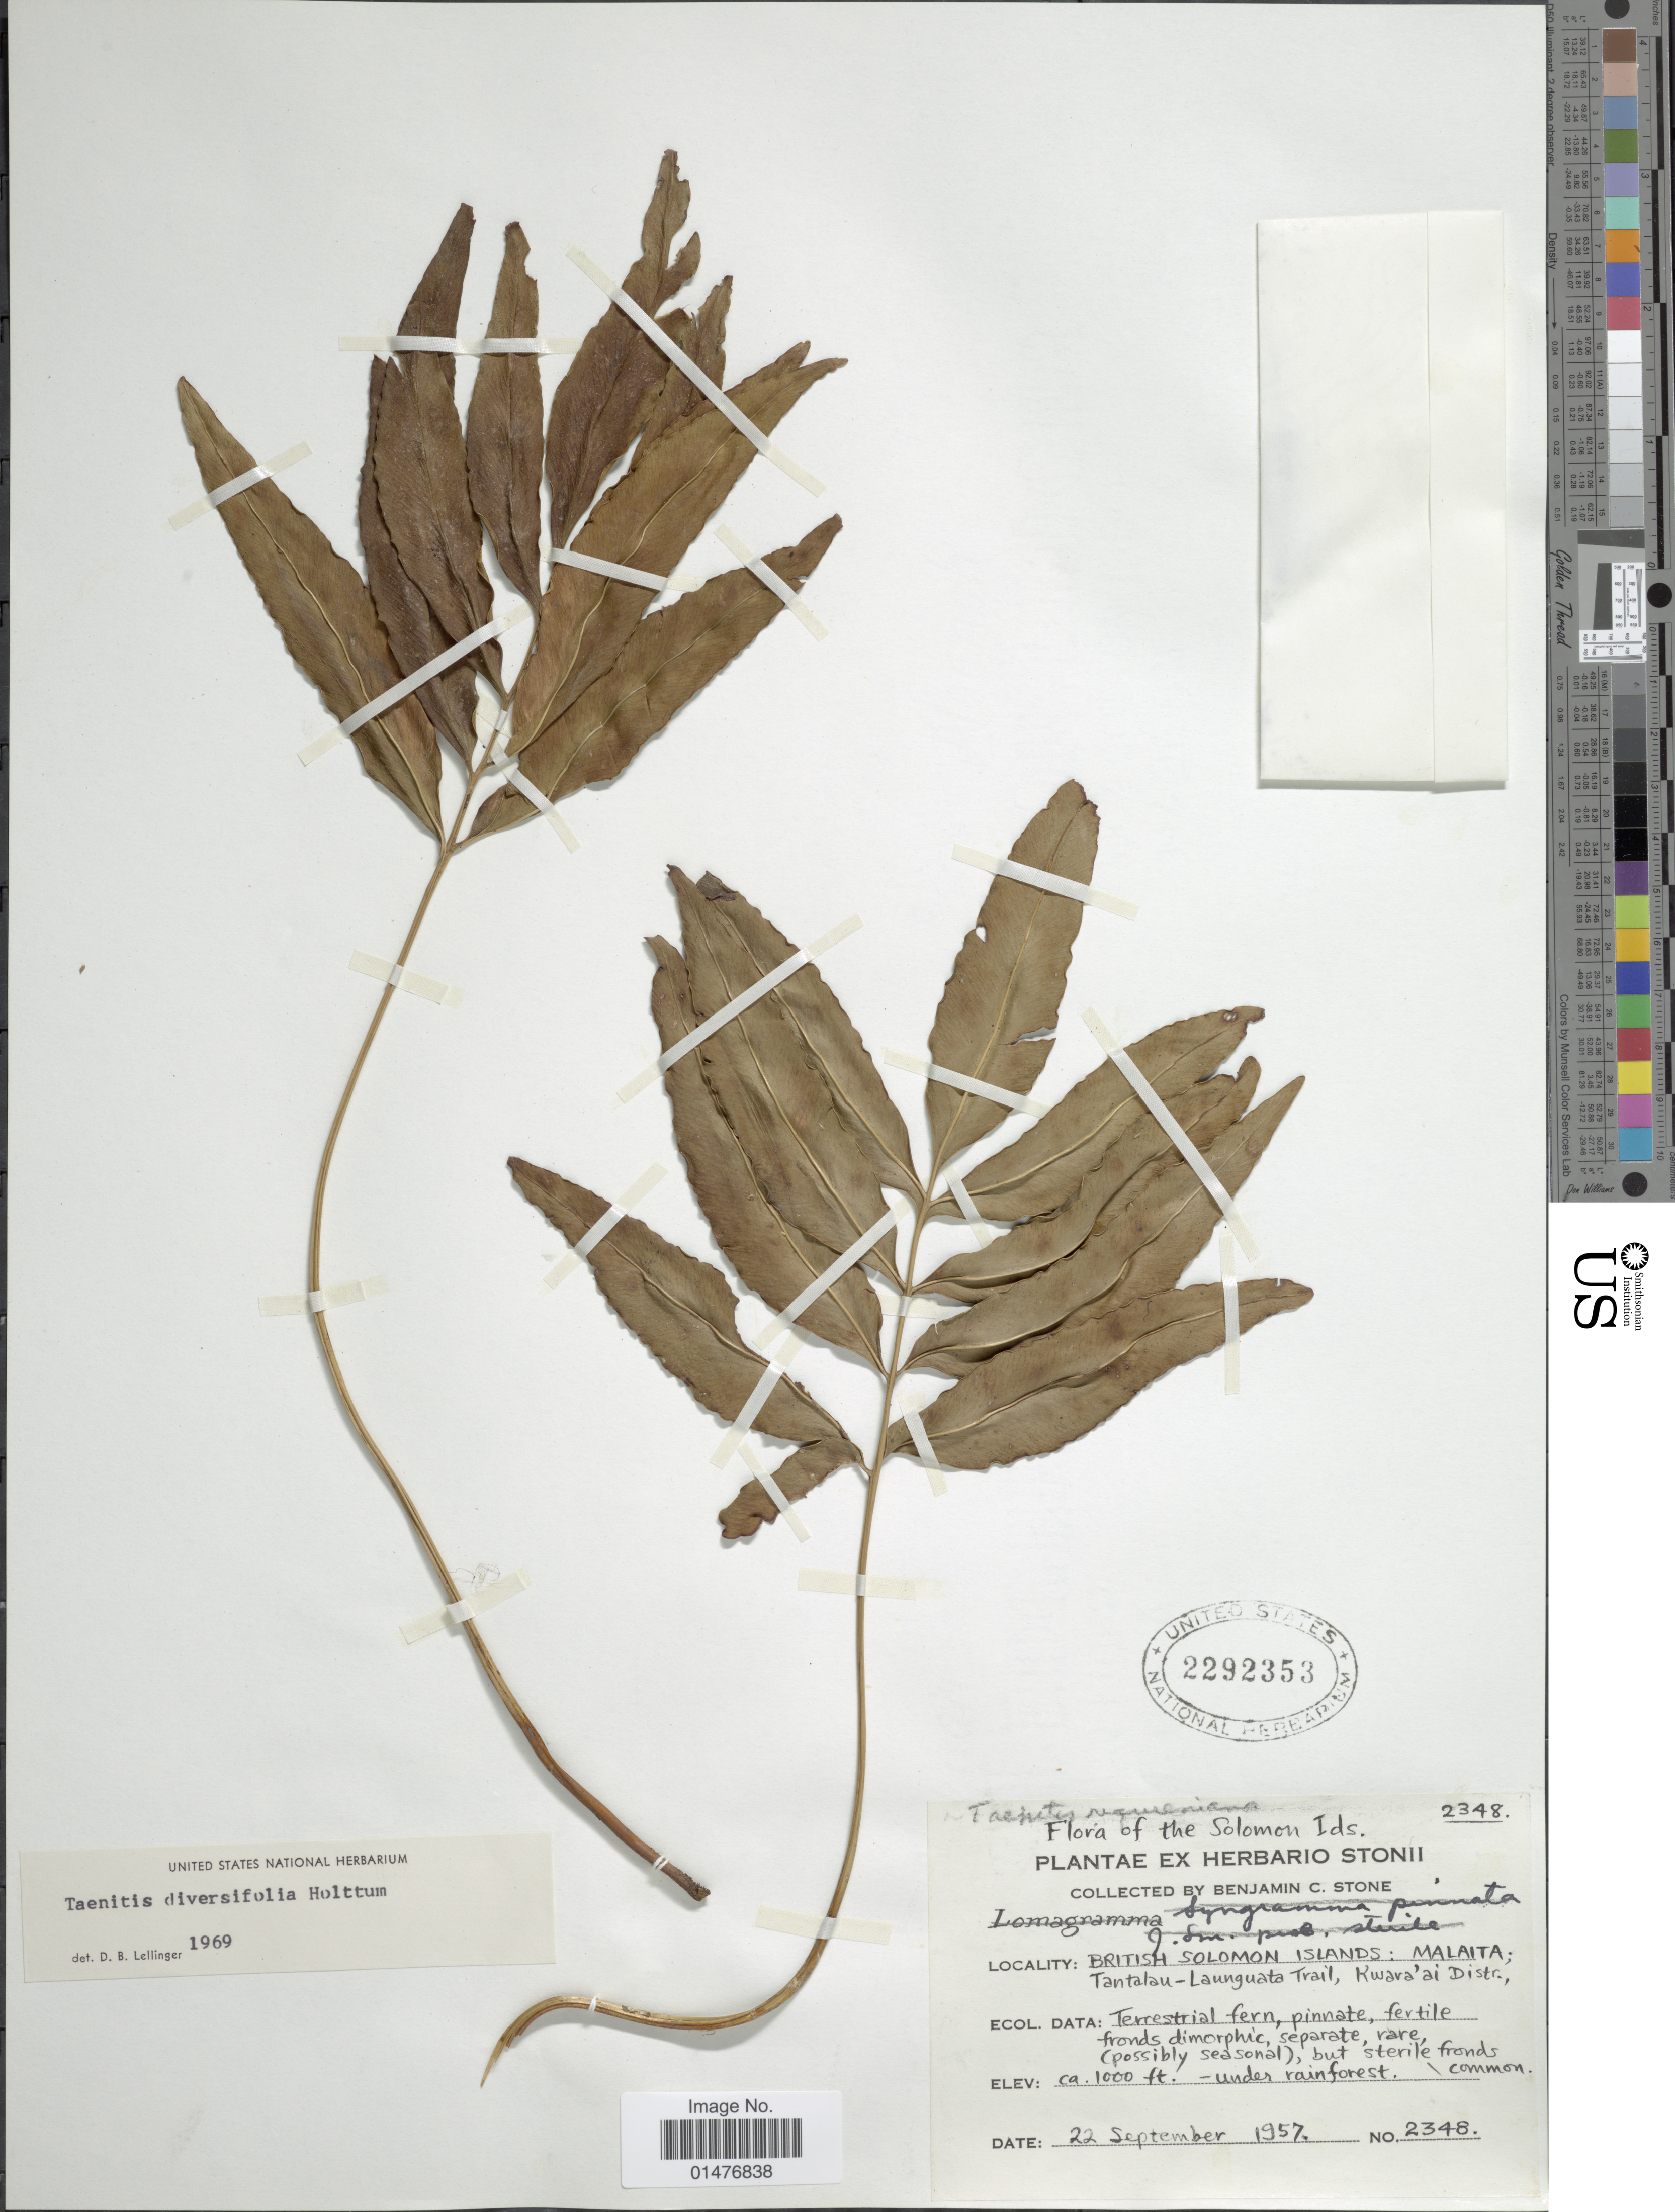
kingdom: Plantae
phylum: Tracheophyta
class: Polypodiopsida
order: Polypodiales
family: Pteridaceae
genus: Taenitis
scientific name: Taenitis diversifolia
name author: Holttum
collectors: B. C. Stone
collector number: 2348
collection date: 1957-09-22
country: Solomon Islands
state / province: Solomon Islands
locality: British Solomon Islands: Malaita; Tantalau-Launguata Trail, Kwaraái Distr.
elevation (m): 305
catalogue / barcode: US 2292353